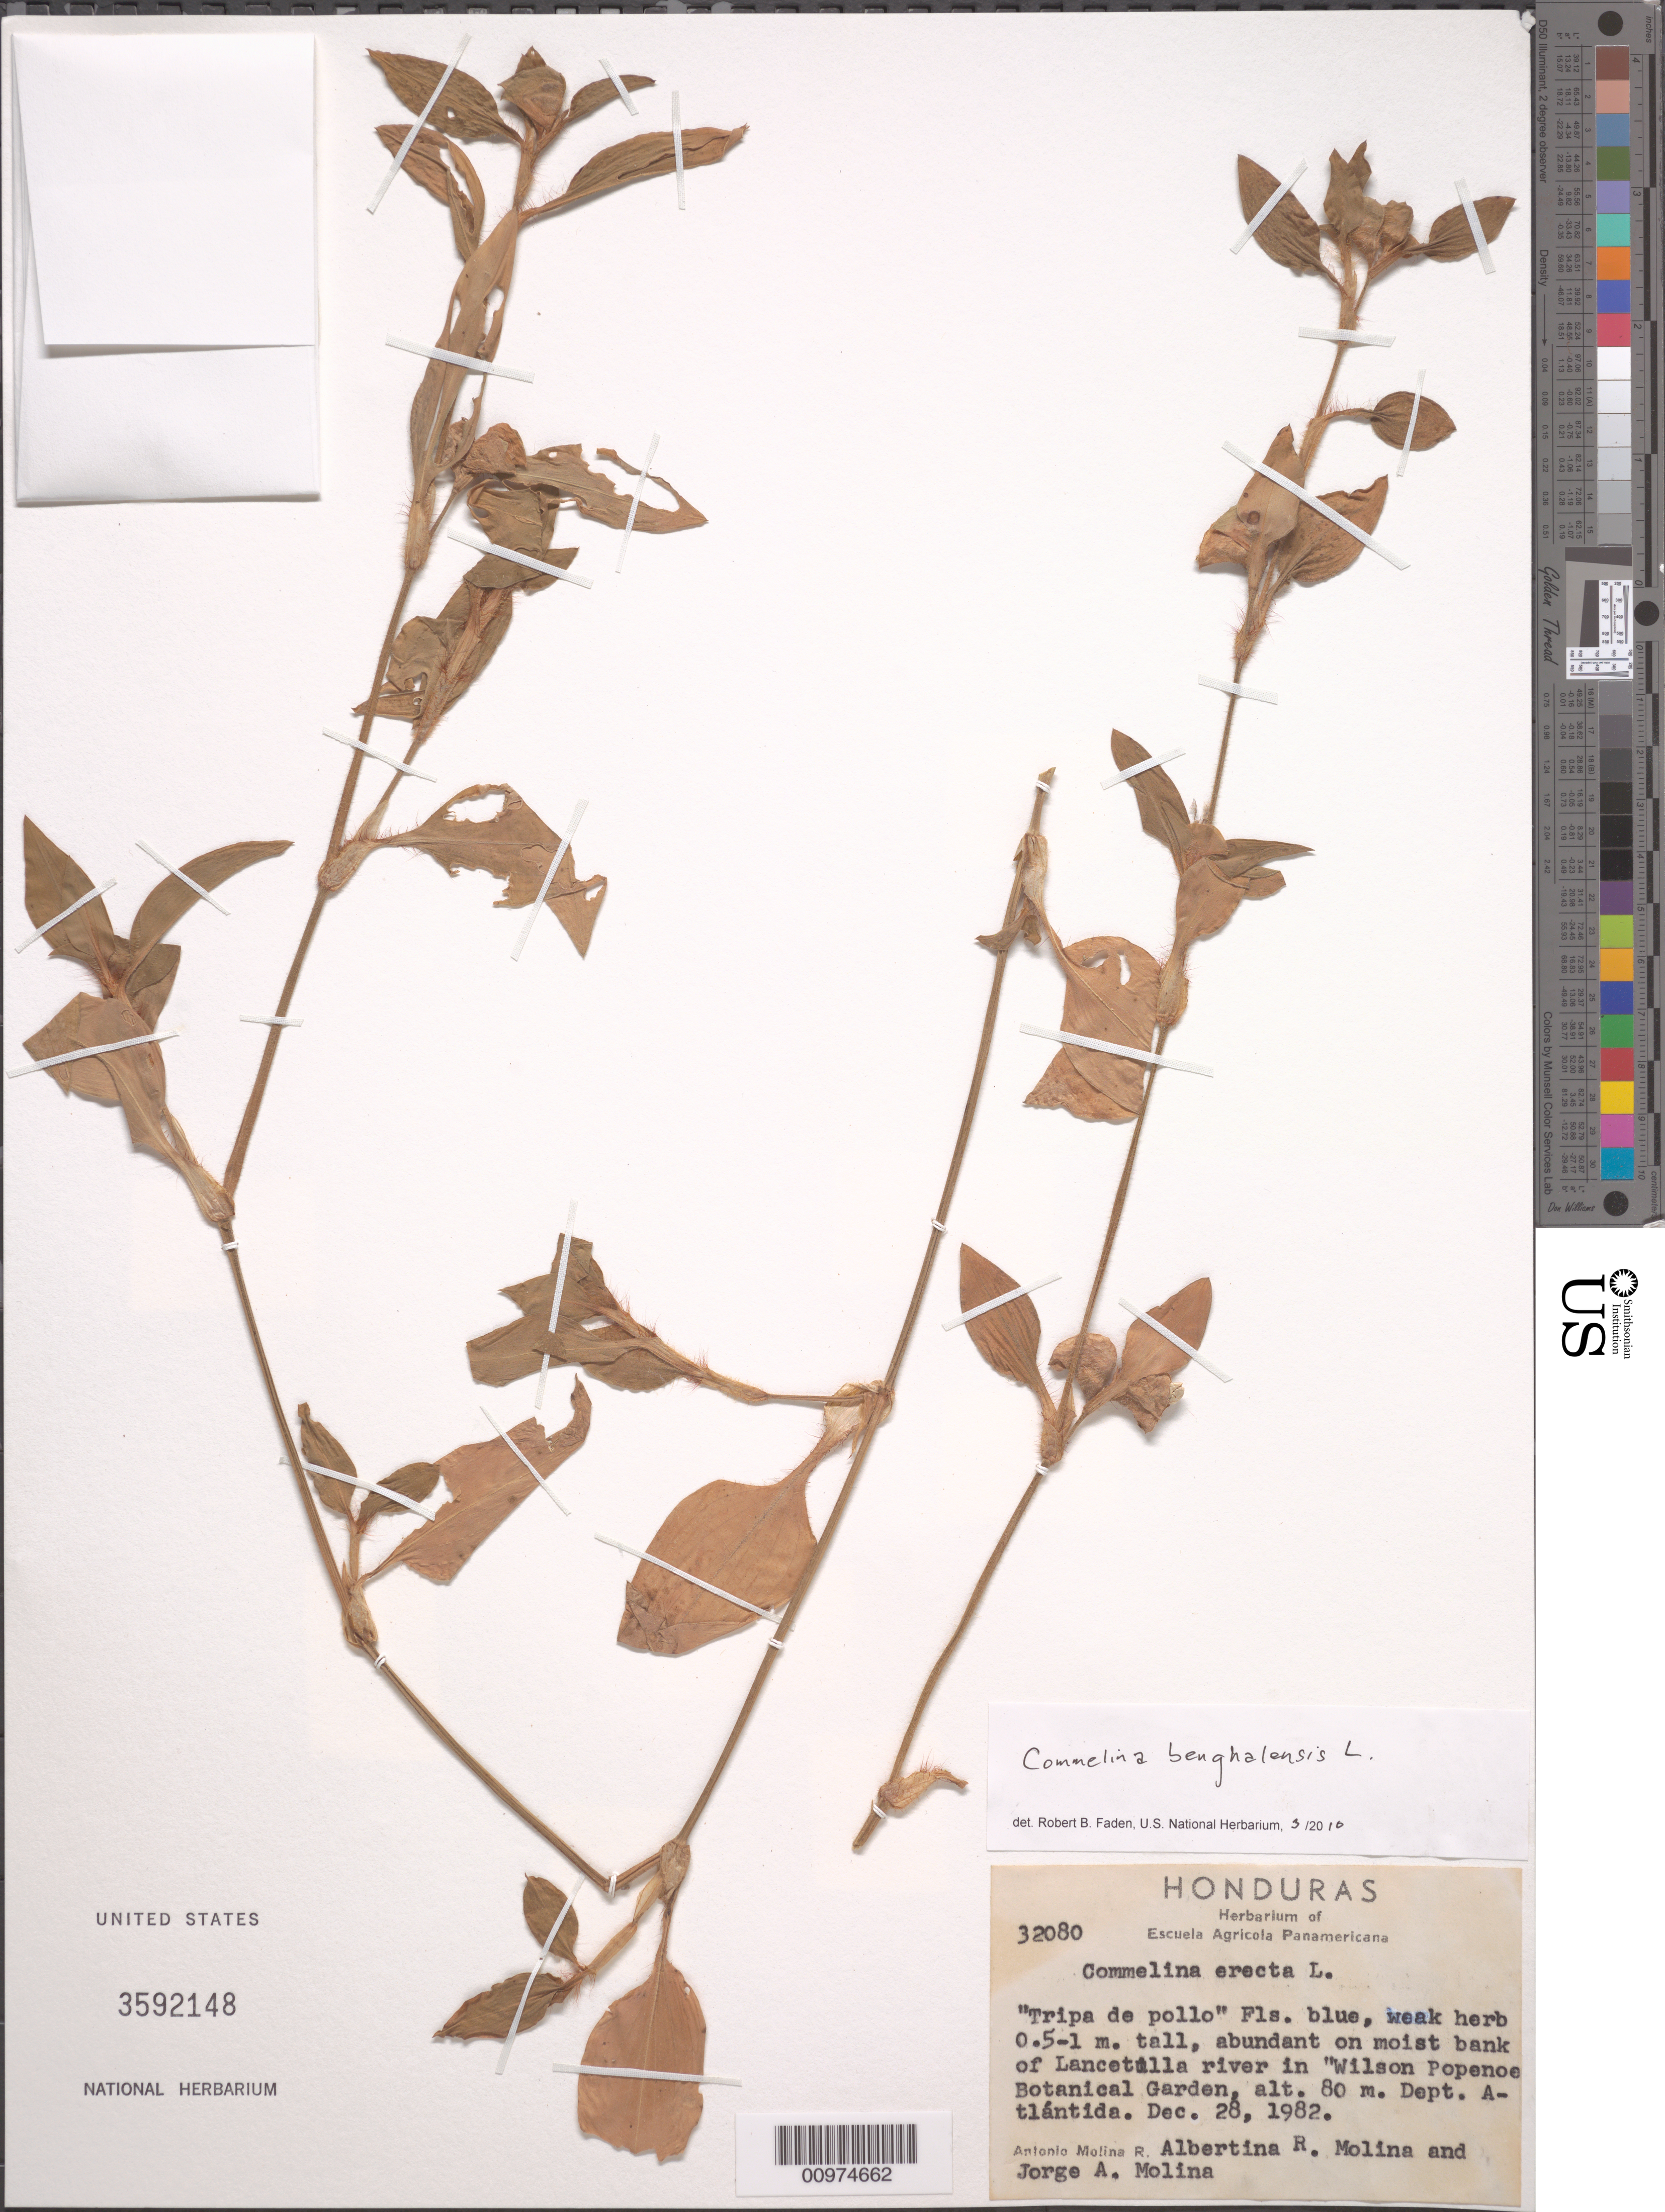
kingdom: Plantae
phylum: Tracheophyta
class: Liliopsida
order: Commelinales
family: Commelinaceae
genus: Commelina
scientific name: Commelina benghalensis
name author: L.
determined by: Faden, Robert B., (US), Smithsonian Institution - National Museum of Natural History (UNITED STATES)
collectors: A. Molina R. et al.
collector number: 32080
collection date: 1982-12-28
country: Honduras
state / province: Atlántida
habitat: abundant on moist bank of Lancetilla river in "Wilson Popenoe Botanical Garden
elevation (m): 80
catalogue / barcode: US 3592148